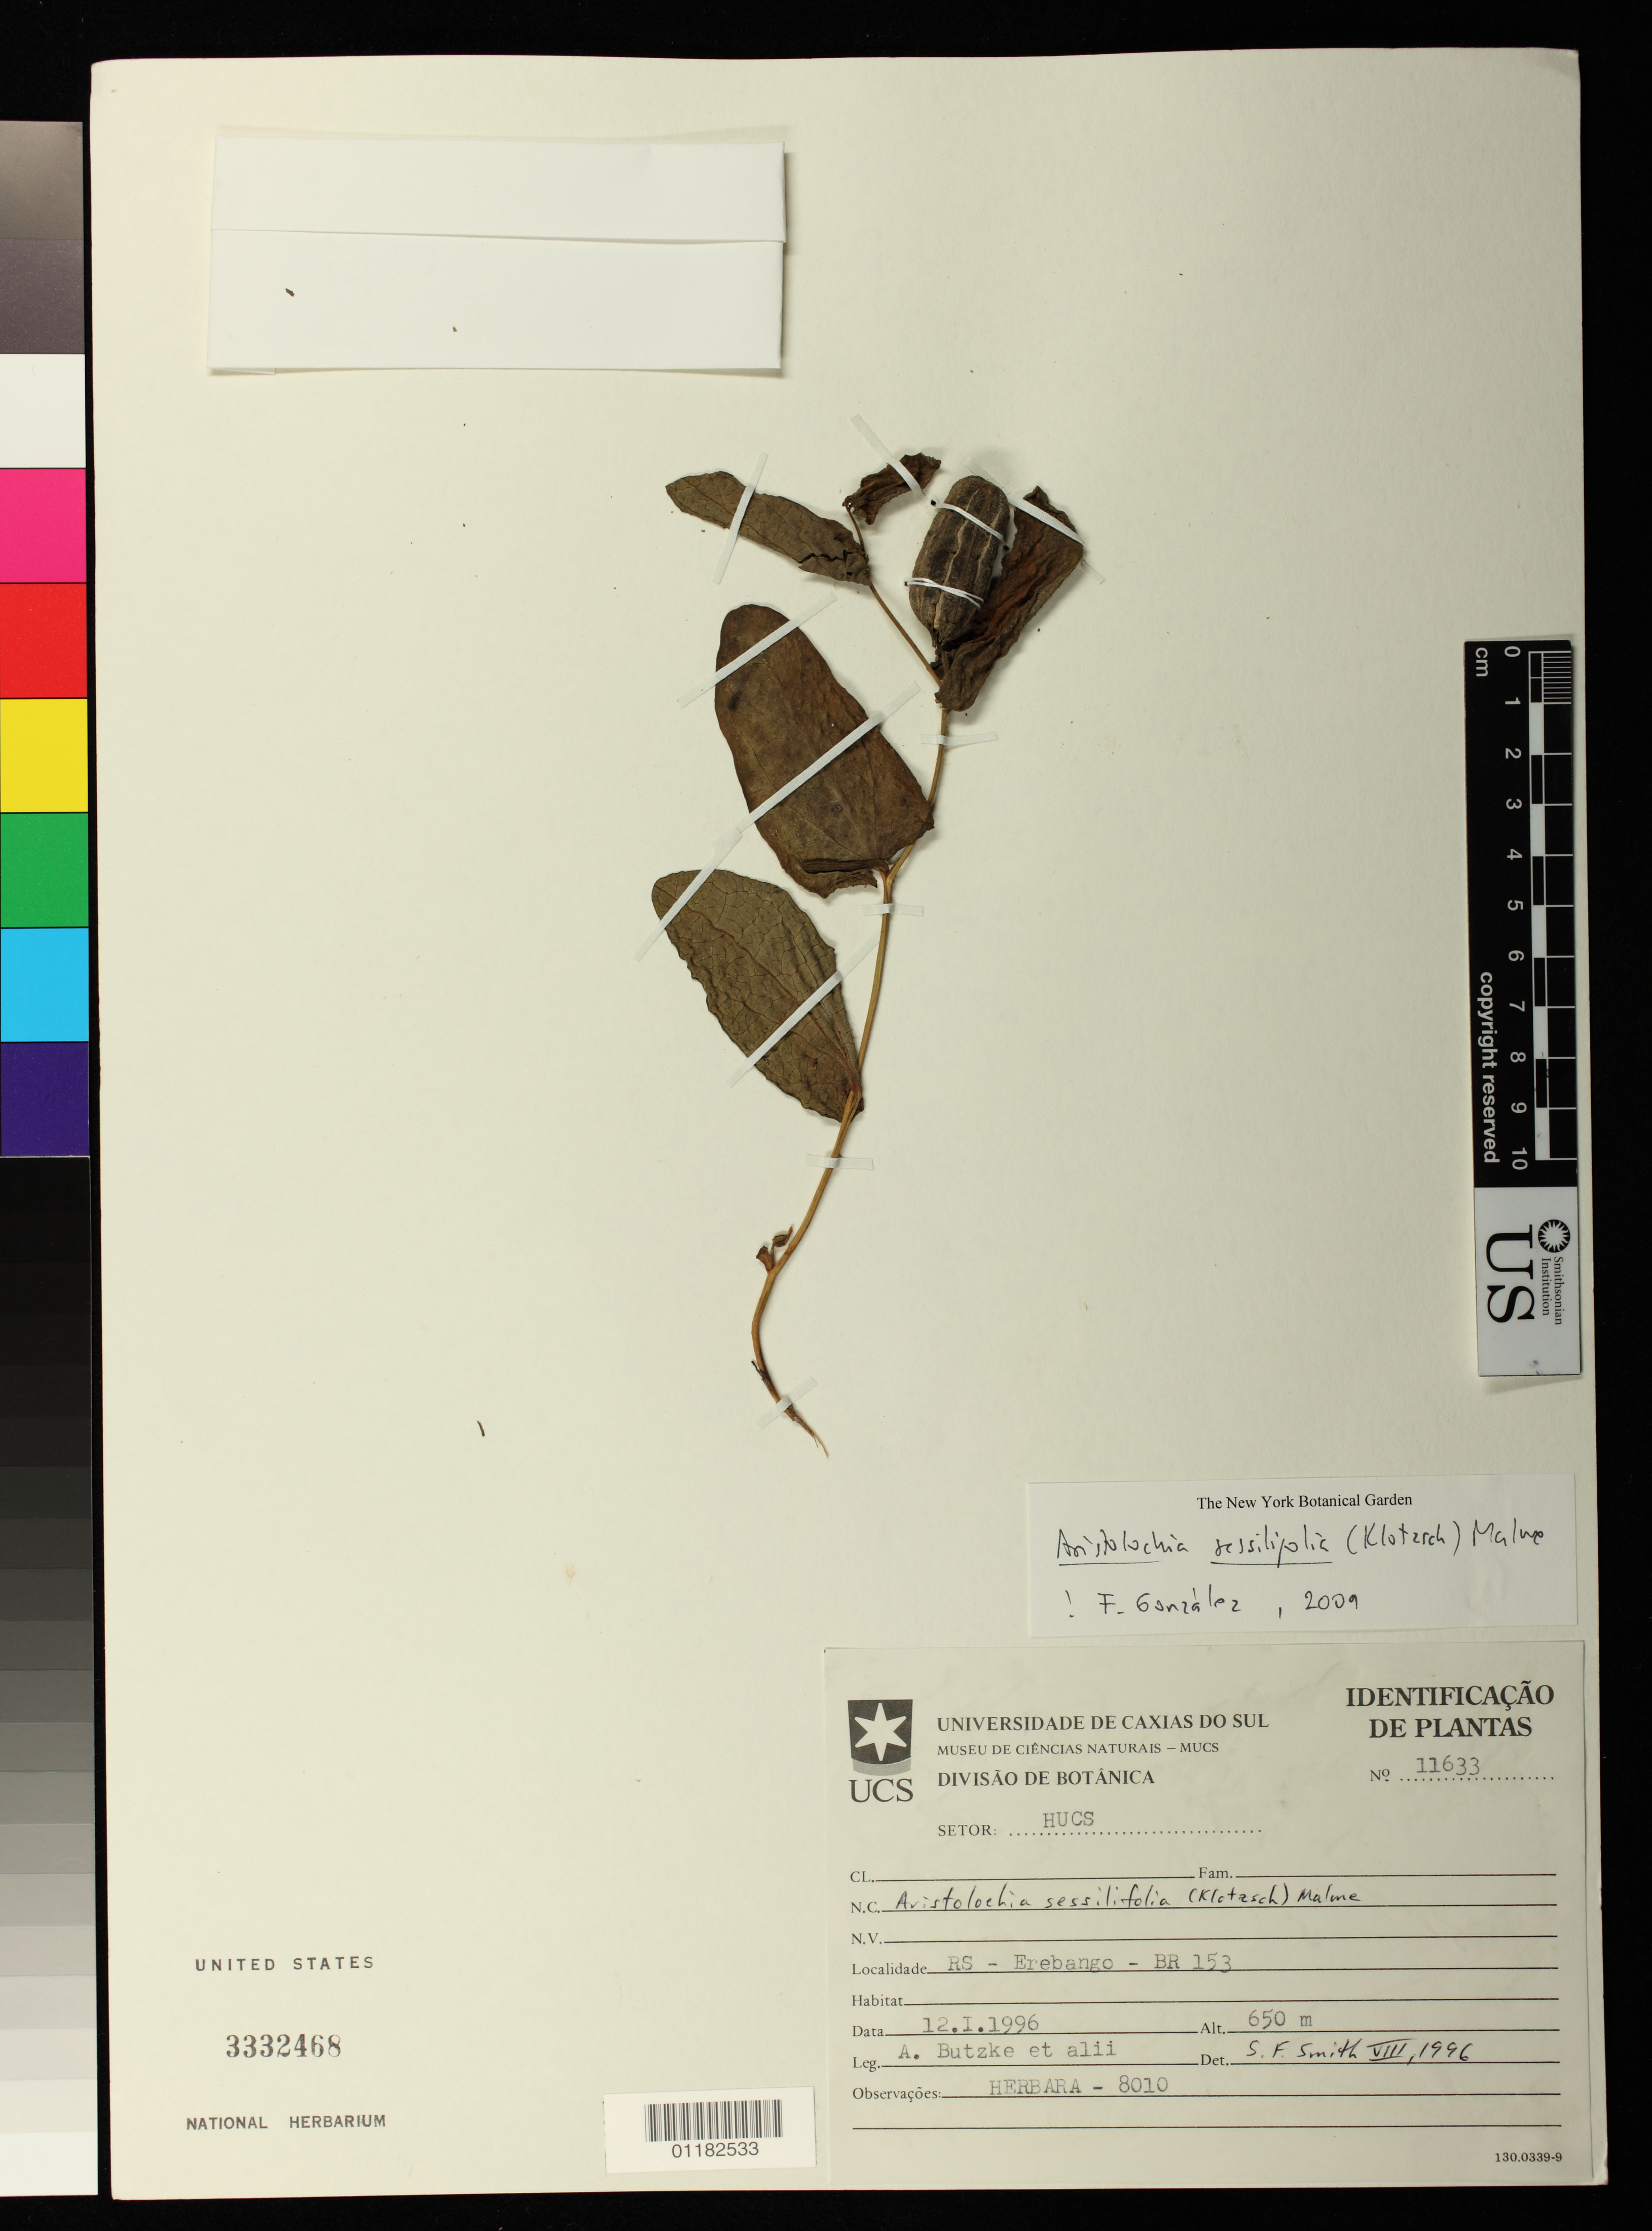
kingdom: Plantae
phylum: Tracheophyta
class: Magnoliopsida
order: Piperales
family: Aristolochiaceae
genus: Aristolochia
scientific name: Aristolochia sessiflora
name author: DC. ex Duch.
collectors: A. Butzke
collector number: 11633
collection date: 1996-01-12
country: Brazil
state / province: Rio Grande do Sul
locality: RS - Erebango - BR 153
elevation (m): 650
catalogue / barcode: US 3332468